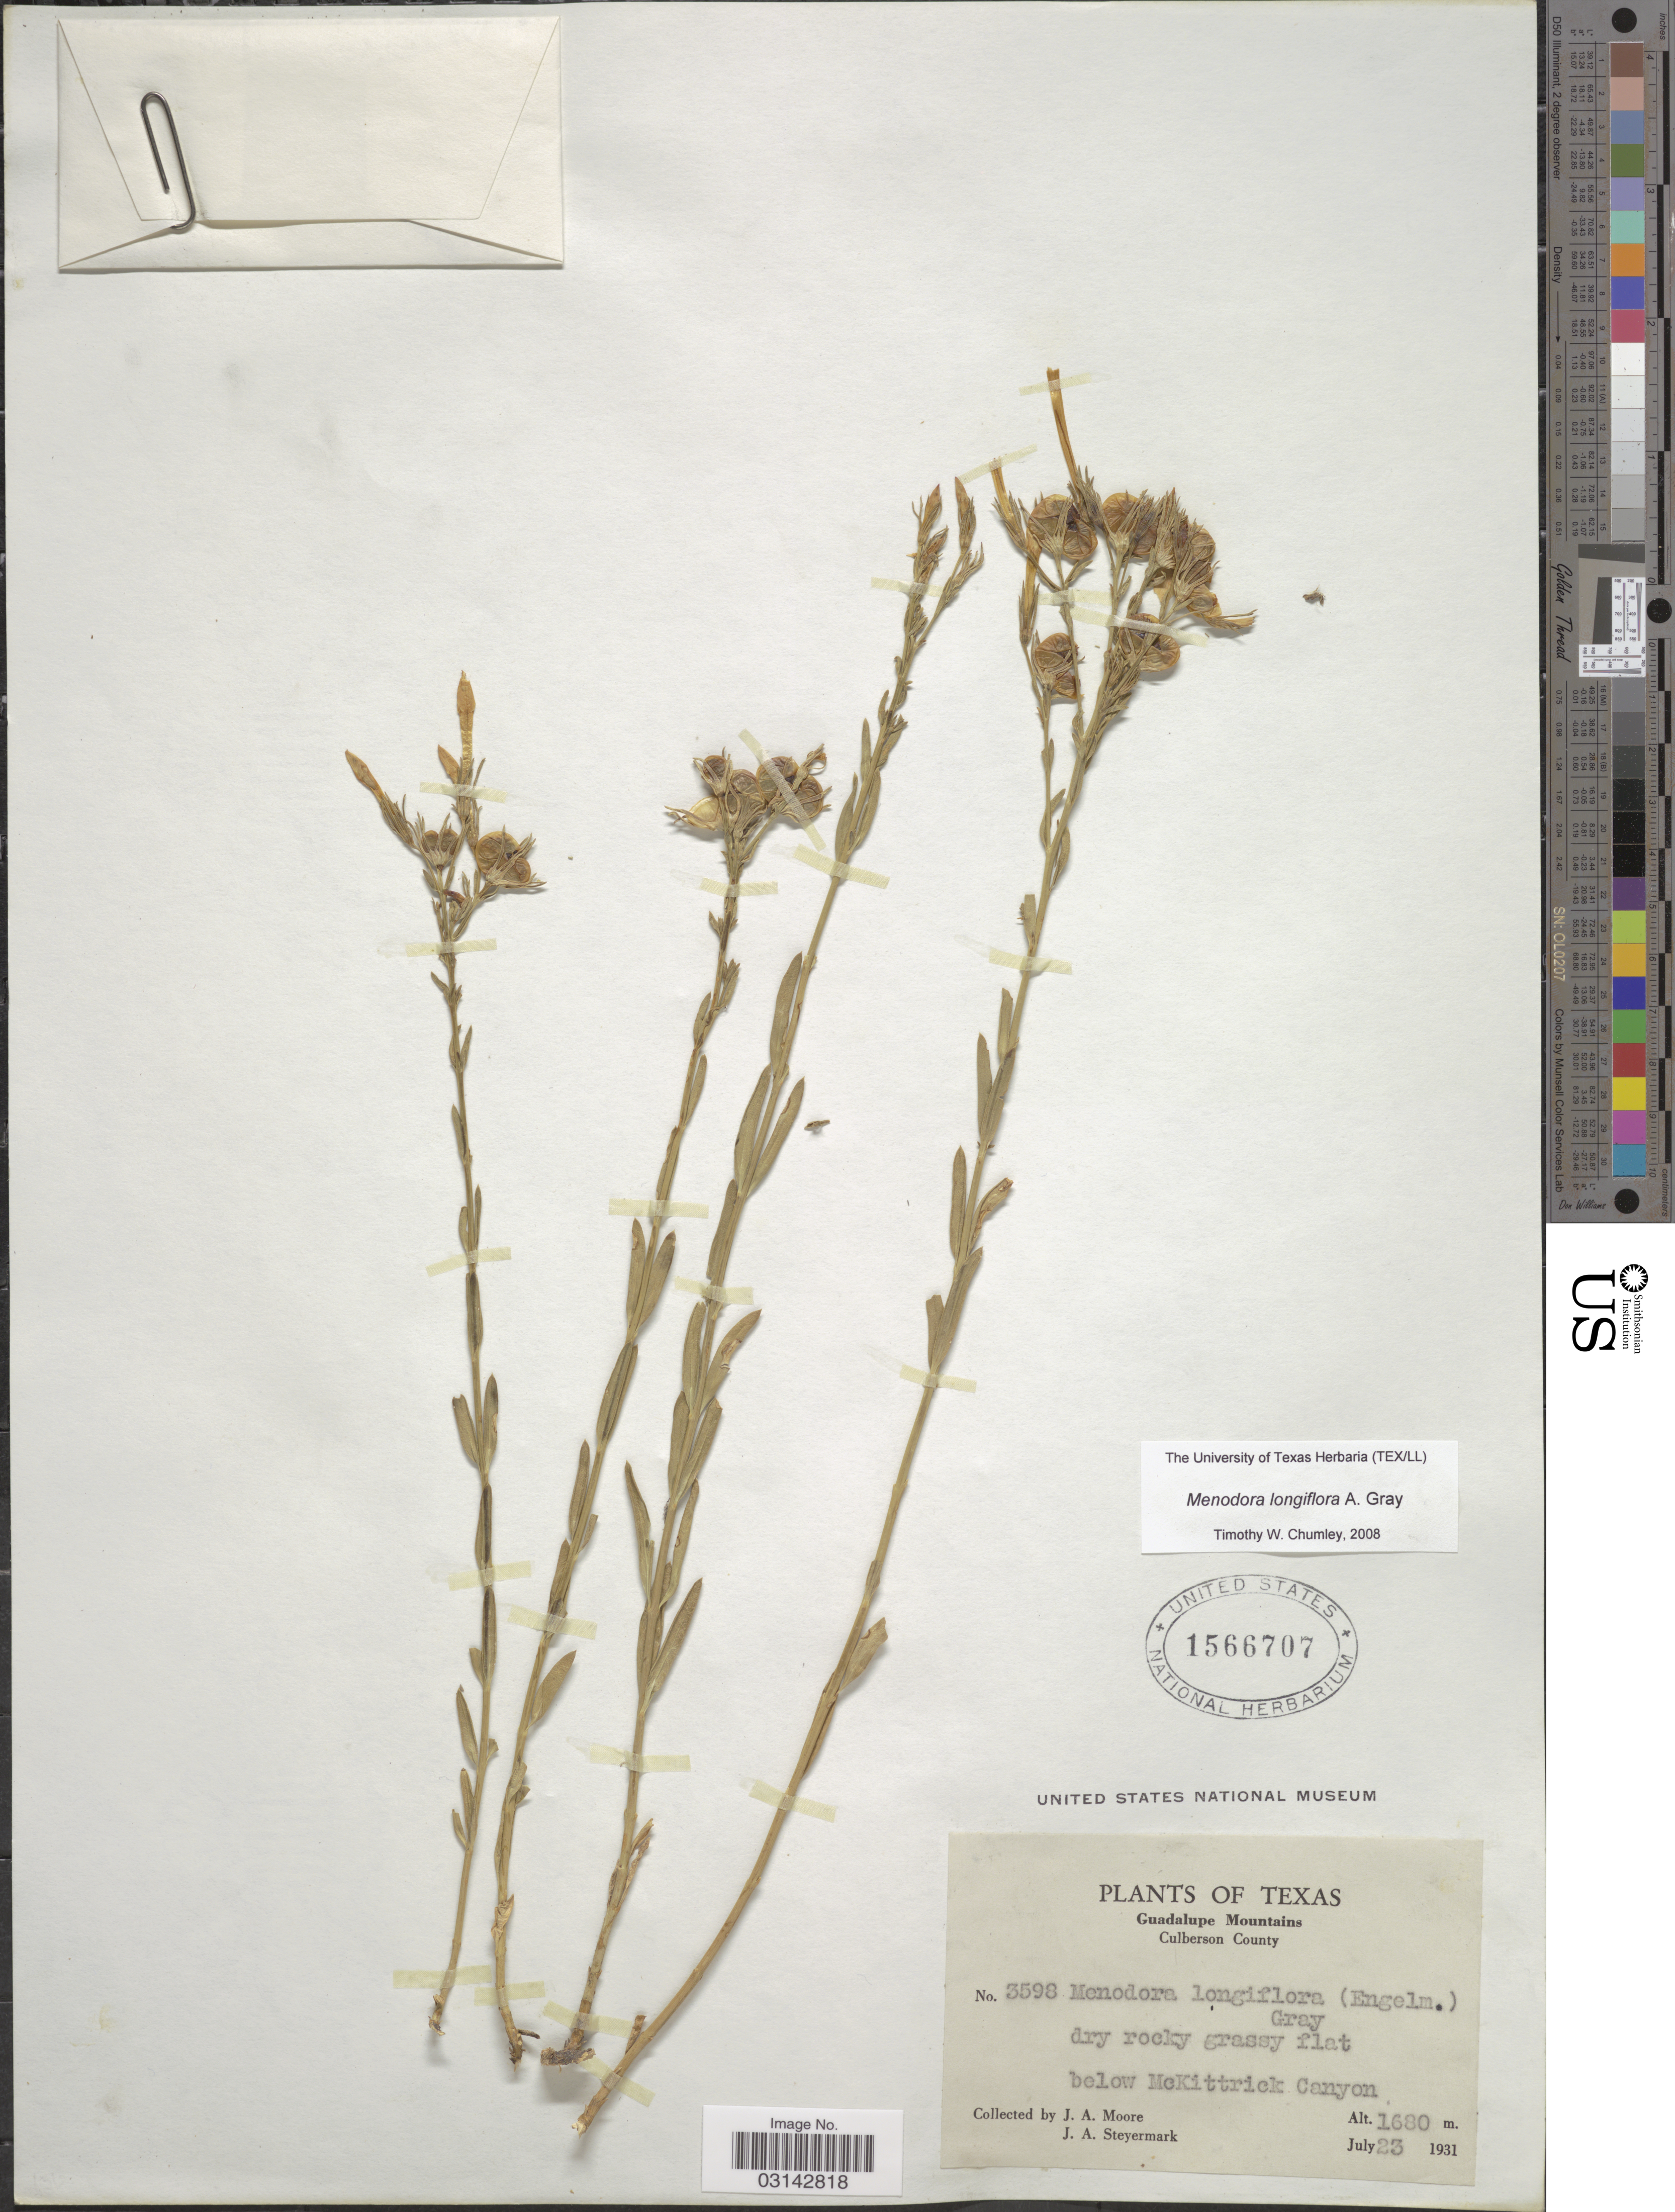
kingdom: Plantae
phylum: Tracheophyta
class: Magnoliopsida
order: Lamiales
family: Oleaceae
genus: Menodora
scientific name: Menodora longiflora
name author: A. Gray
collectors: J. A. Moore & J. Steyermark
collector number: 3598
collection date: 1931-07-23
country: United States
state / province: Texas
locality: Guadalupe Mountains. Culberson County. Below McKittrick Canyon.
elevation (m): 1680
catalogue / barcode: US 1566707